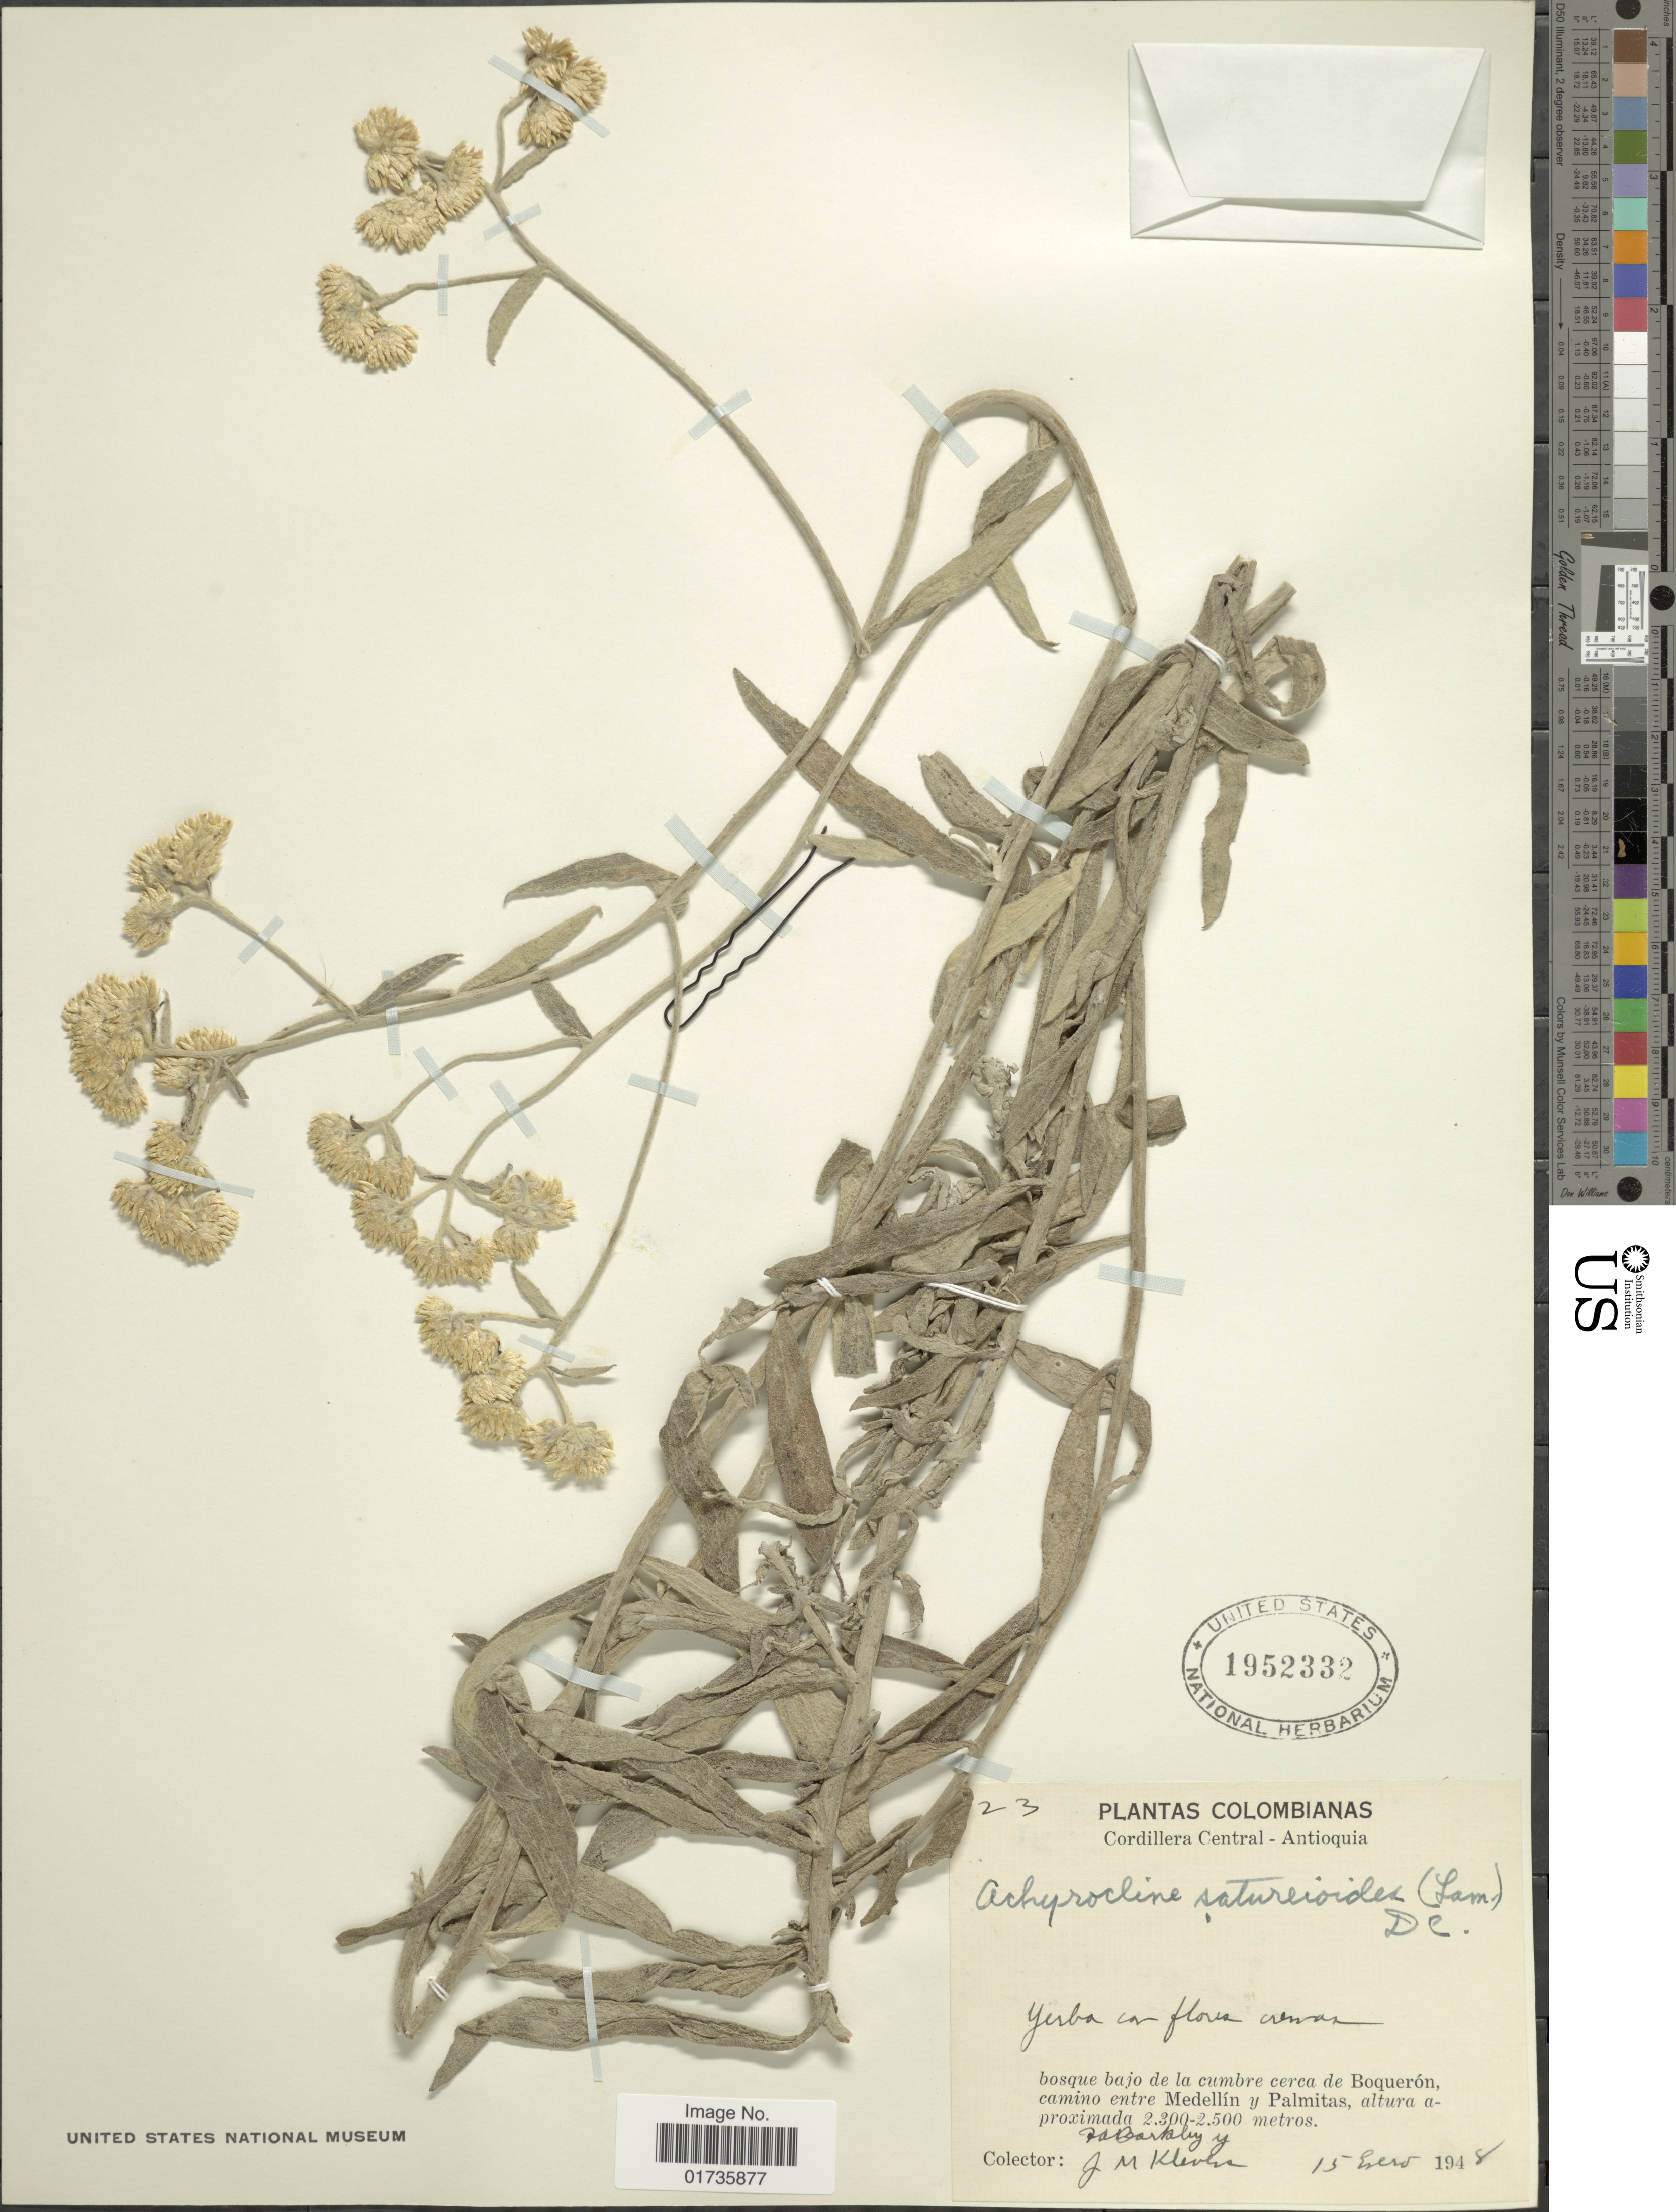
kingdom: Plantae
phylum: Tracheophyta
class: Magnoliopsida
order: Asterales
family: Asteraceae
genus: Achyrocline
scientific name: Achyrocline satureioides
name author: (Lam.) DC.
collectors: F. A. Barkley & J. Klevens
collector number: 23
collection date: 1948-01-15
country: Colombia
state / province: Antioquia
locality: Cordillera Central, bosque bajo de la cumbre cerca de Boquerón, camino entre Medellín y Palmitas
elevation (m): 2300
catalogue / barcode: US 1952332